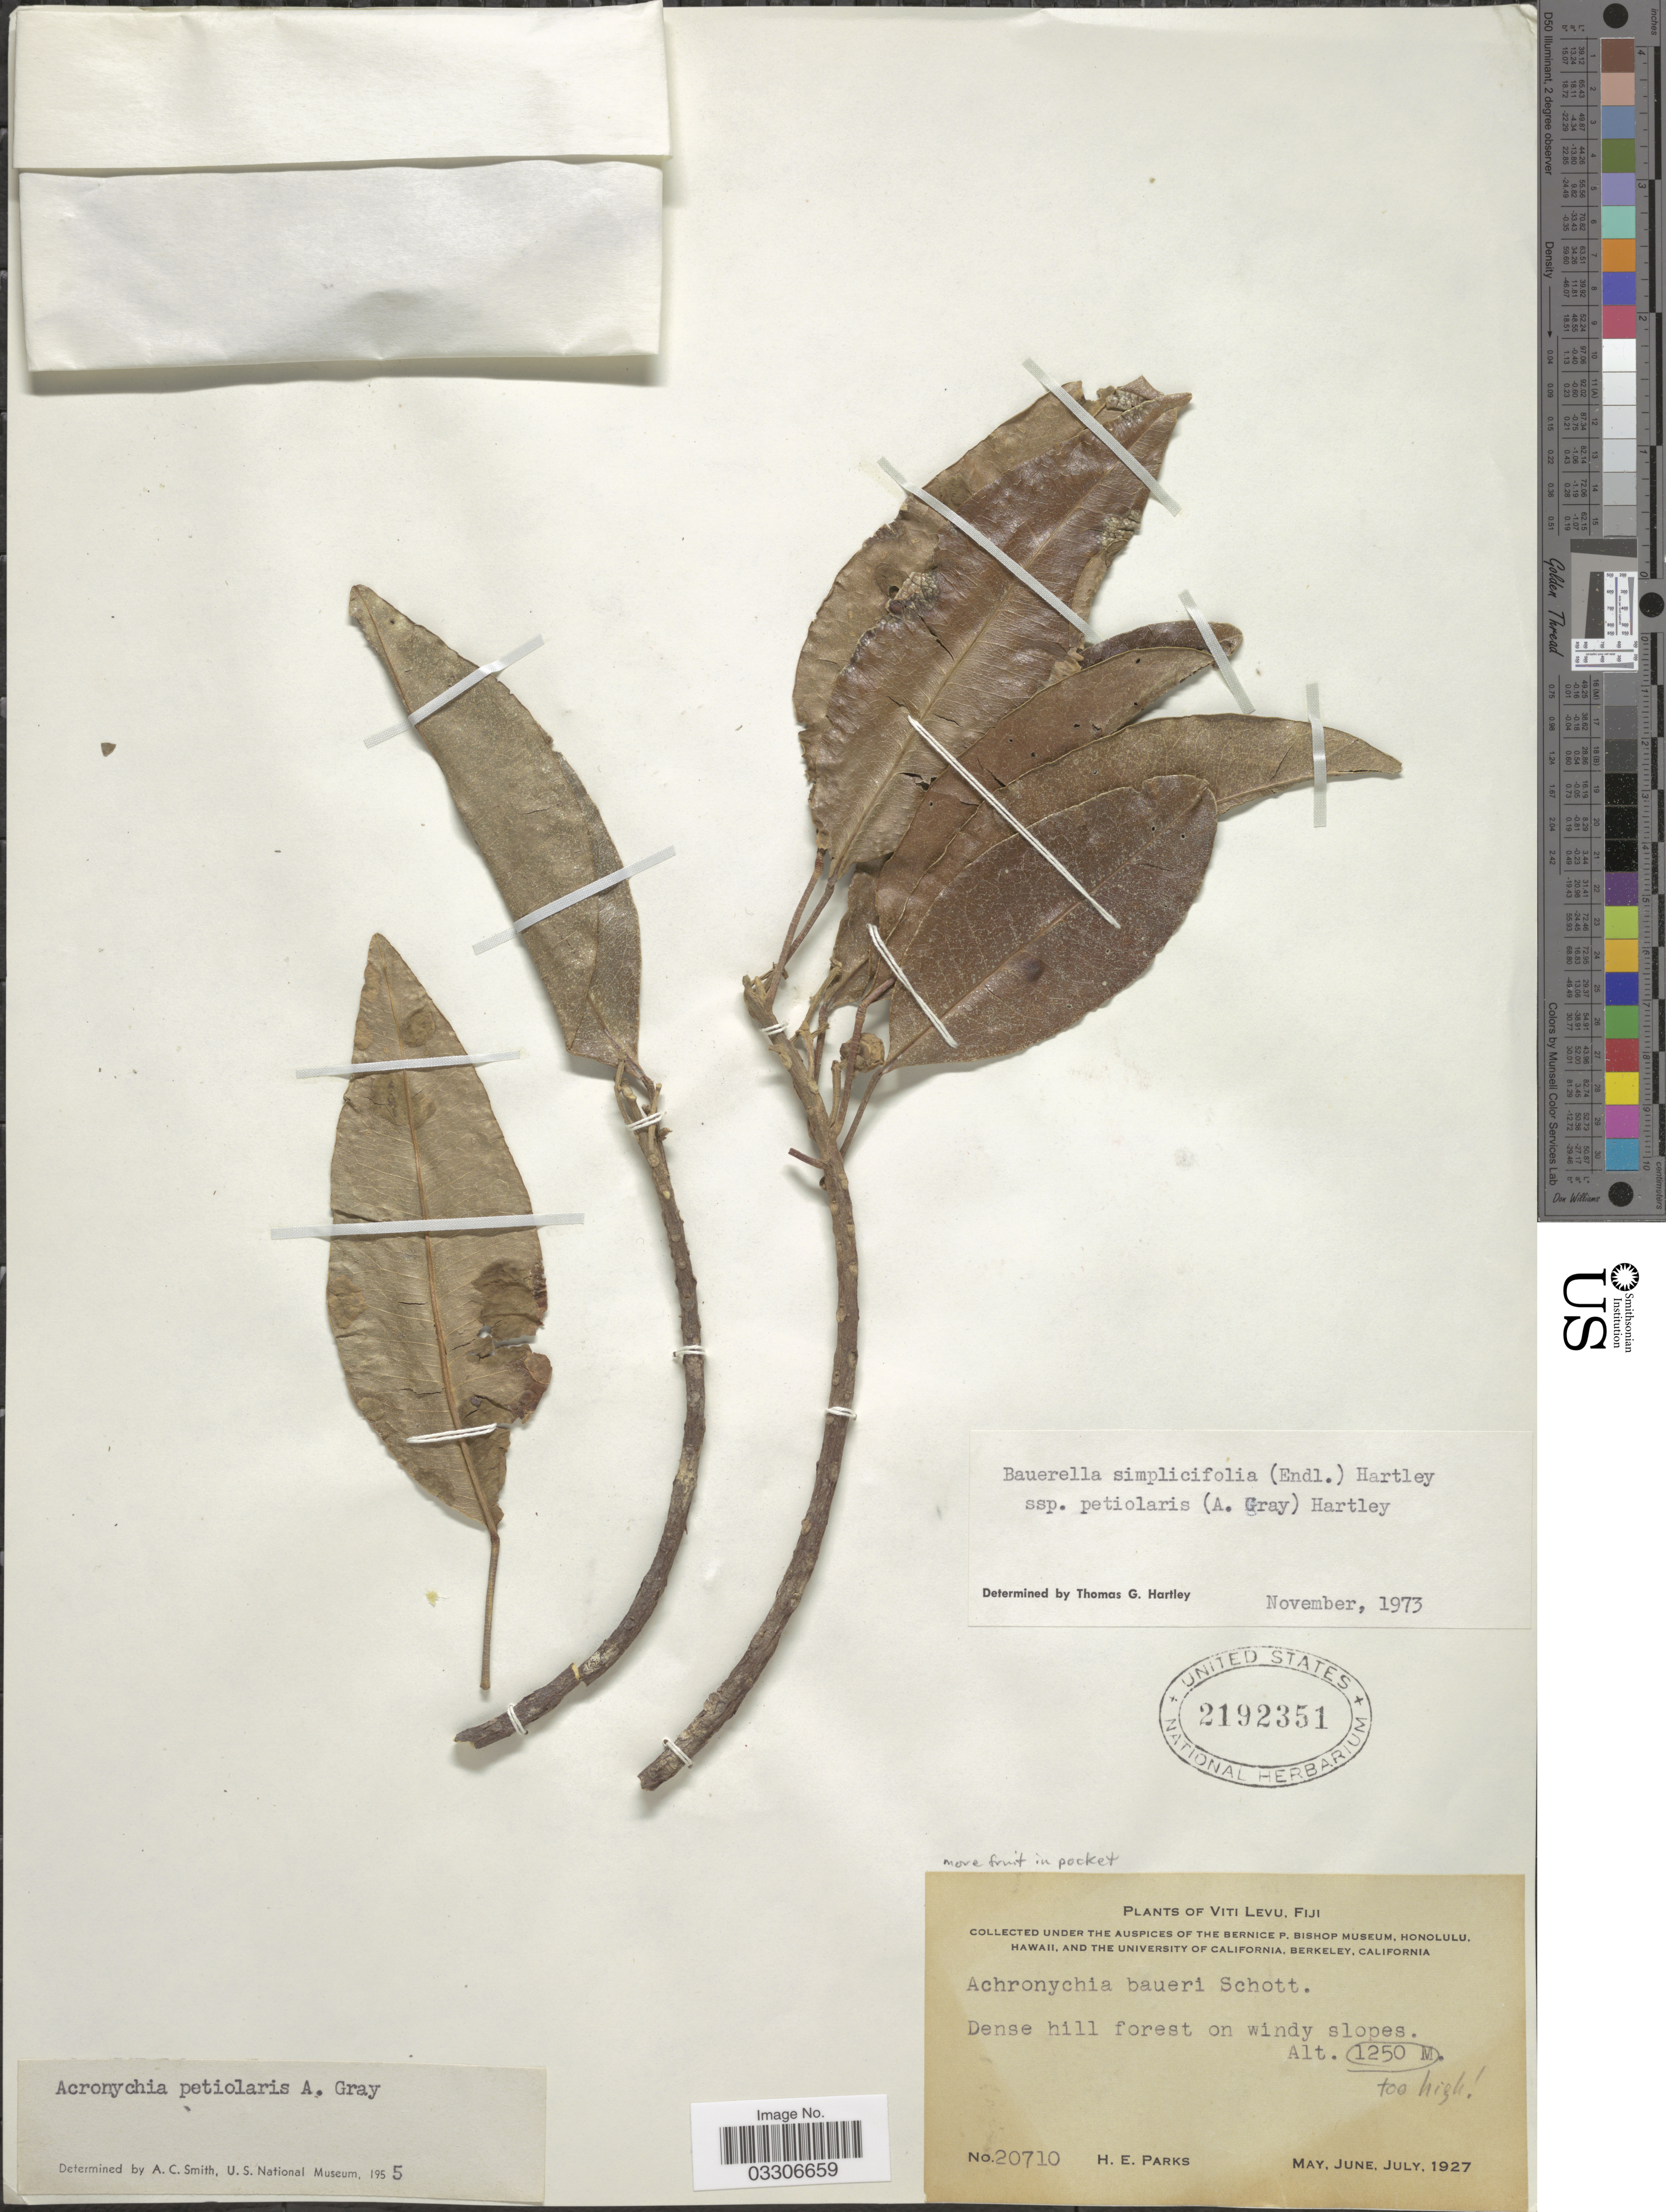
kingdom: Plantae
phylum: Tracheophyta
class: Magnoliopsida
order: Sapindales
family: Rutaceae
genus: Sarcomelicope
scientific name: Sarcomelicope petiolaris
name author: (A. Gray) A.C. Sm.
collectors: H. E. Parks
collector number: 20710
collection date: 1927-05/1927-07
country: Fiji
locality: Viti Levu.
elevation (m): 1250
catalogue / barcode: US 2192351